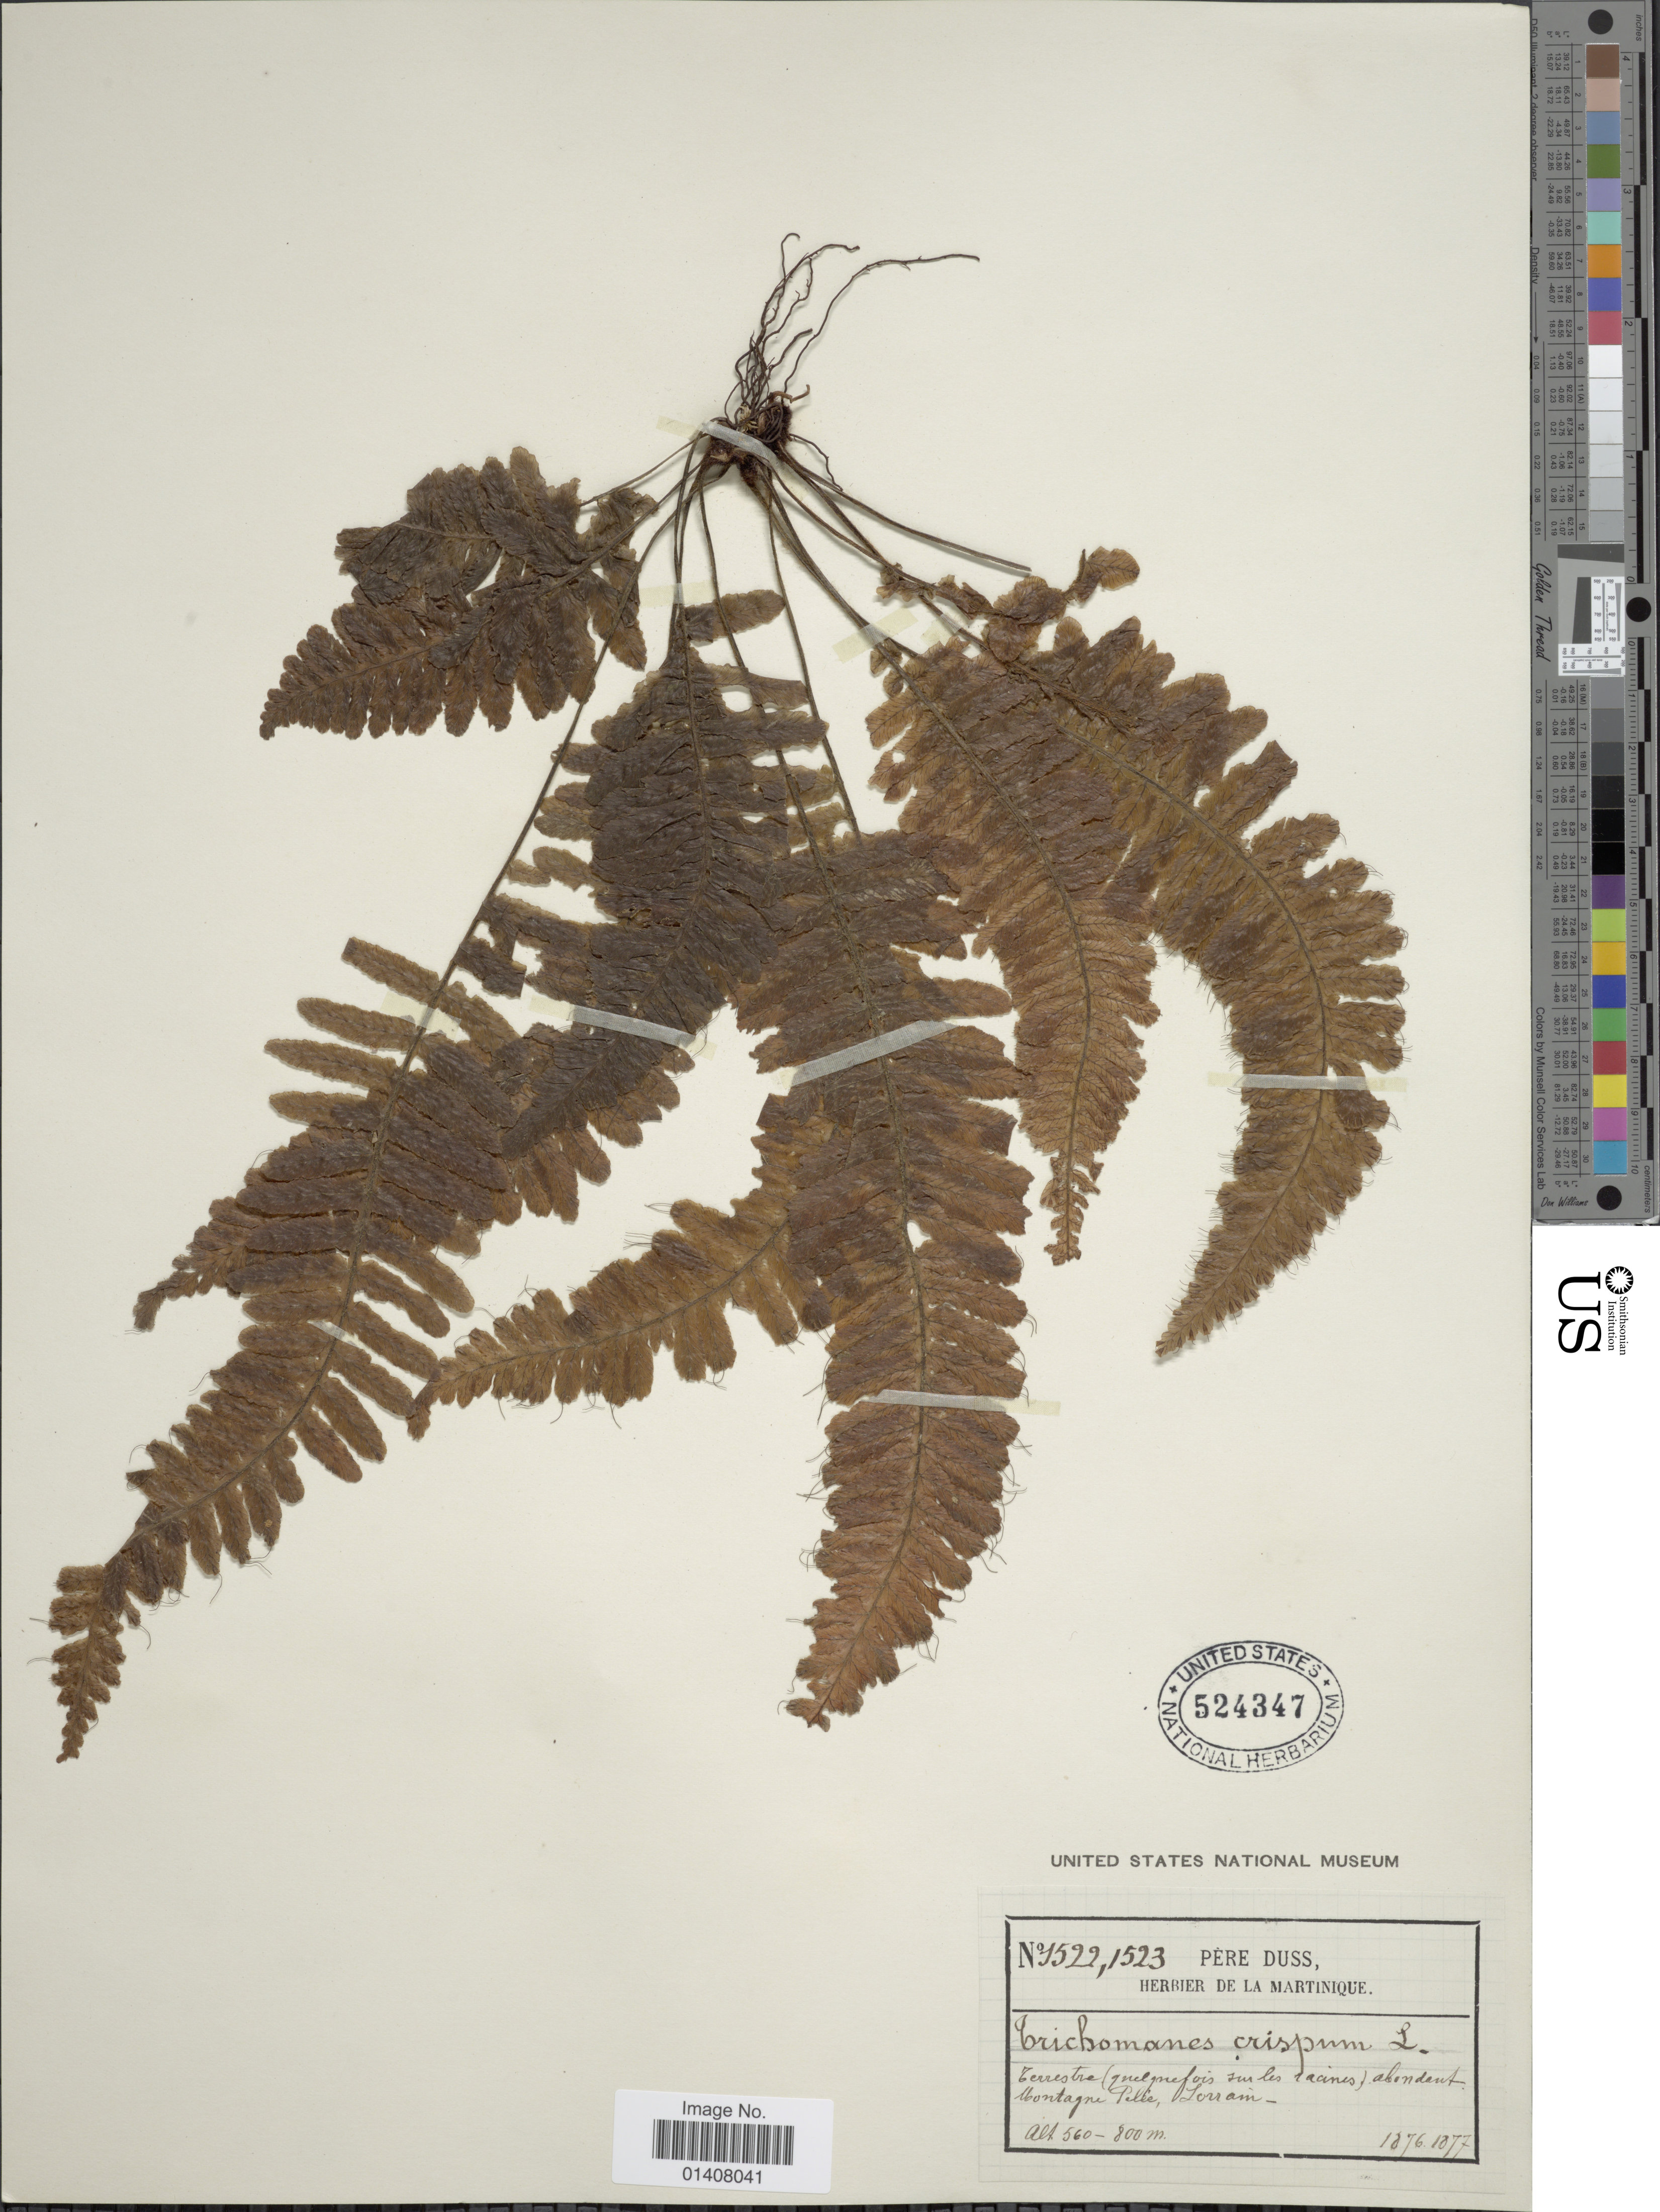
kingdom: Plantae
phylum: Tracheophyta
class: Polypodiopsida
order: Hymenophyllales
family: Hymenophyllaceae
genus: Trichomanes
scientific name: Trichomanes crispum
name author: L.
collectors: Père Duss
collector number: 1522,1523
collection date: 1876/1877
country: Martinique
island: Martinique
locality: Montagne Pelée, Lorrain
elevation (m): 560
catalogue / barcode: US 524347